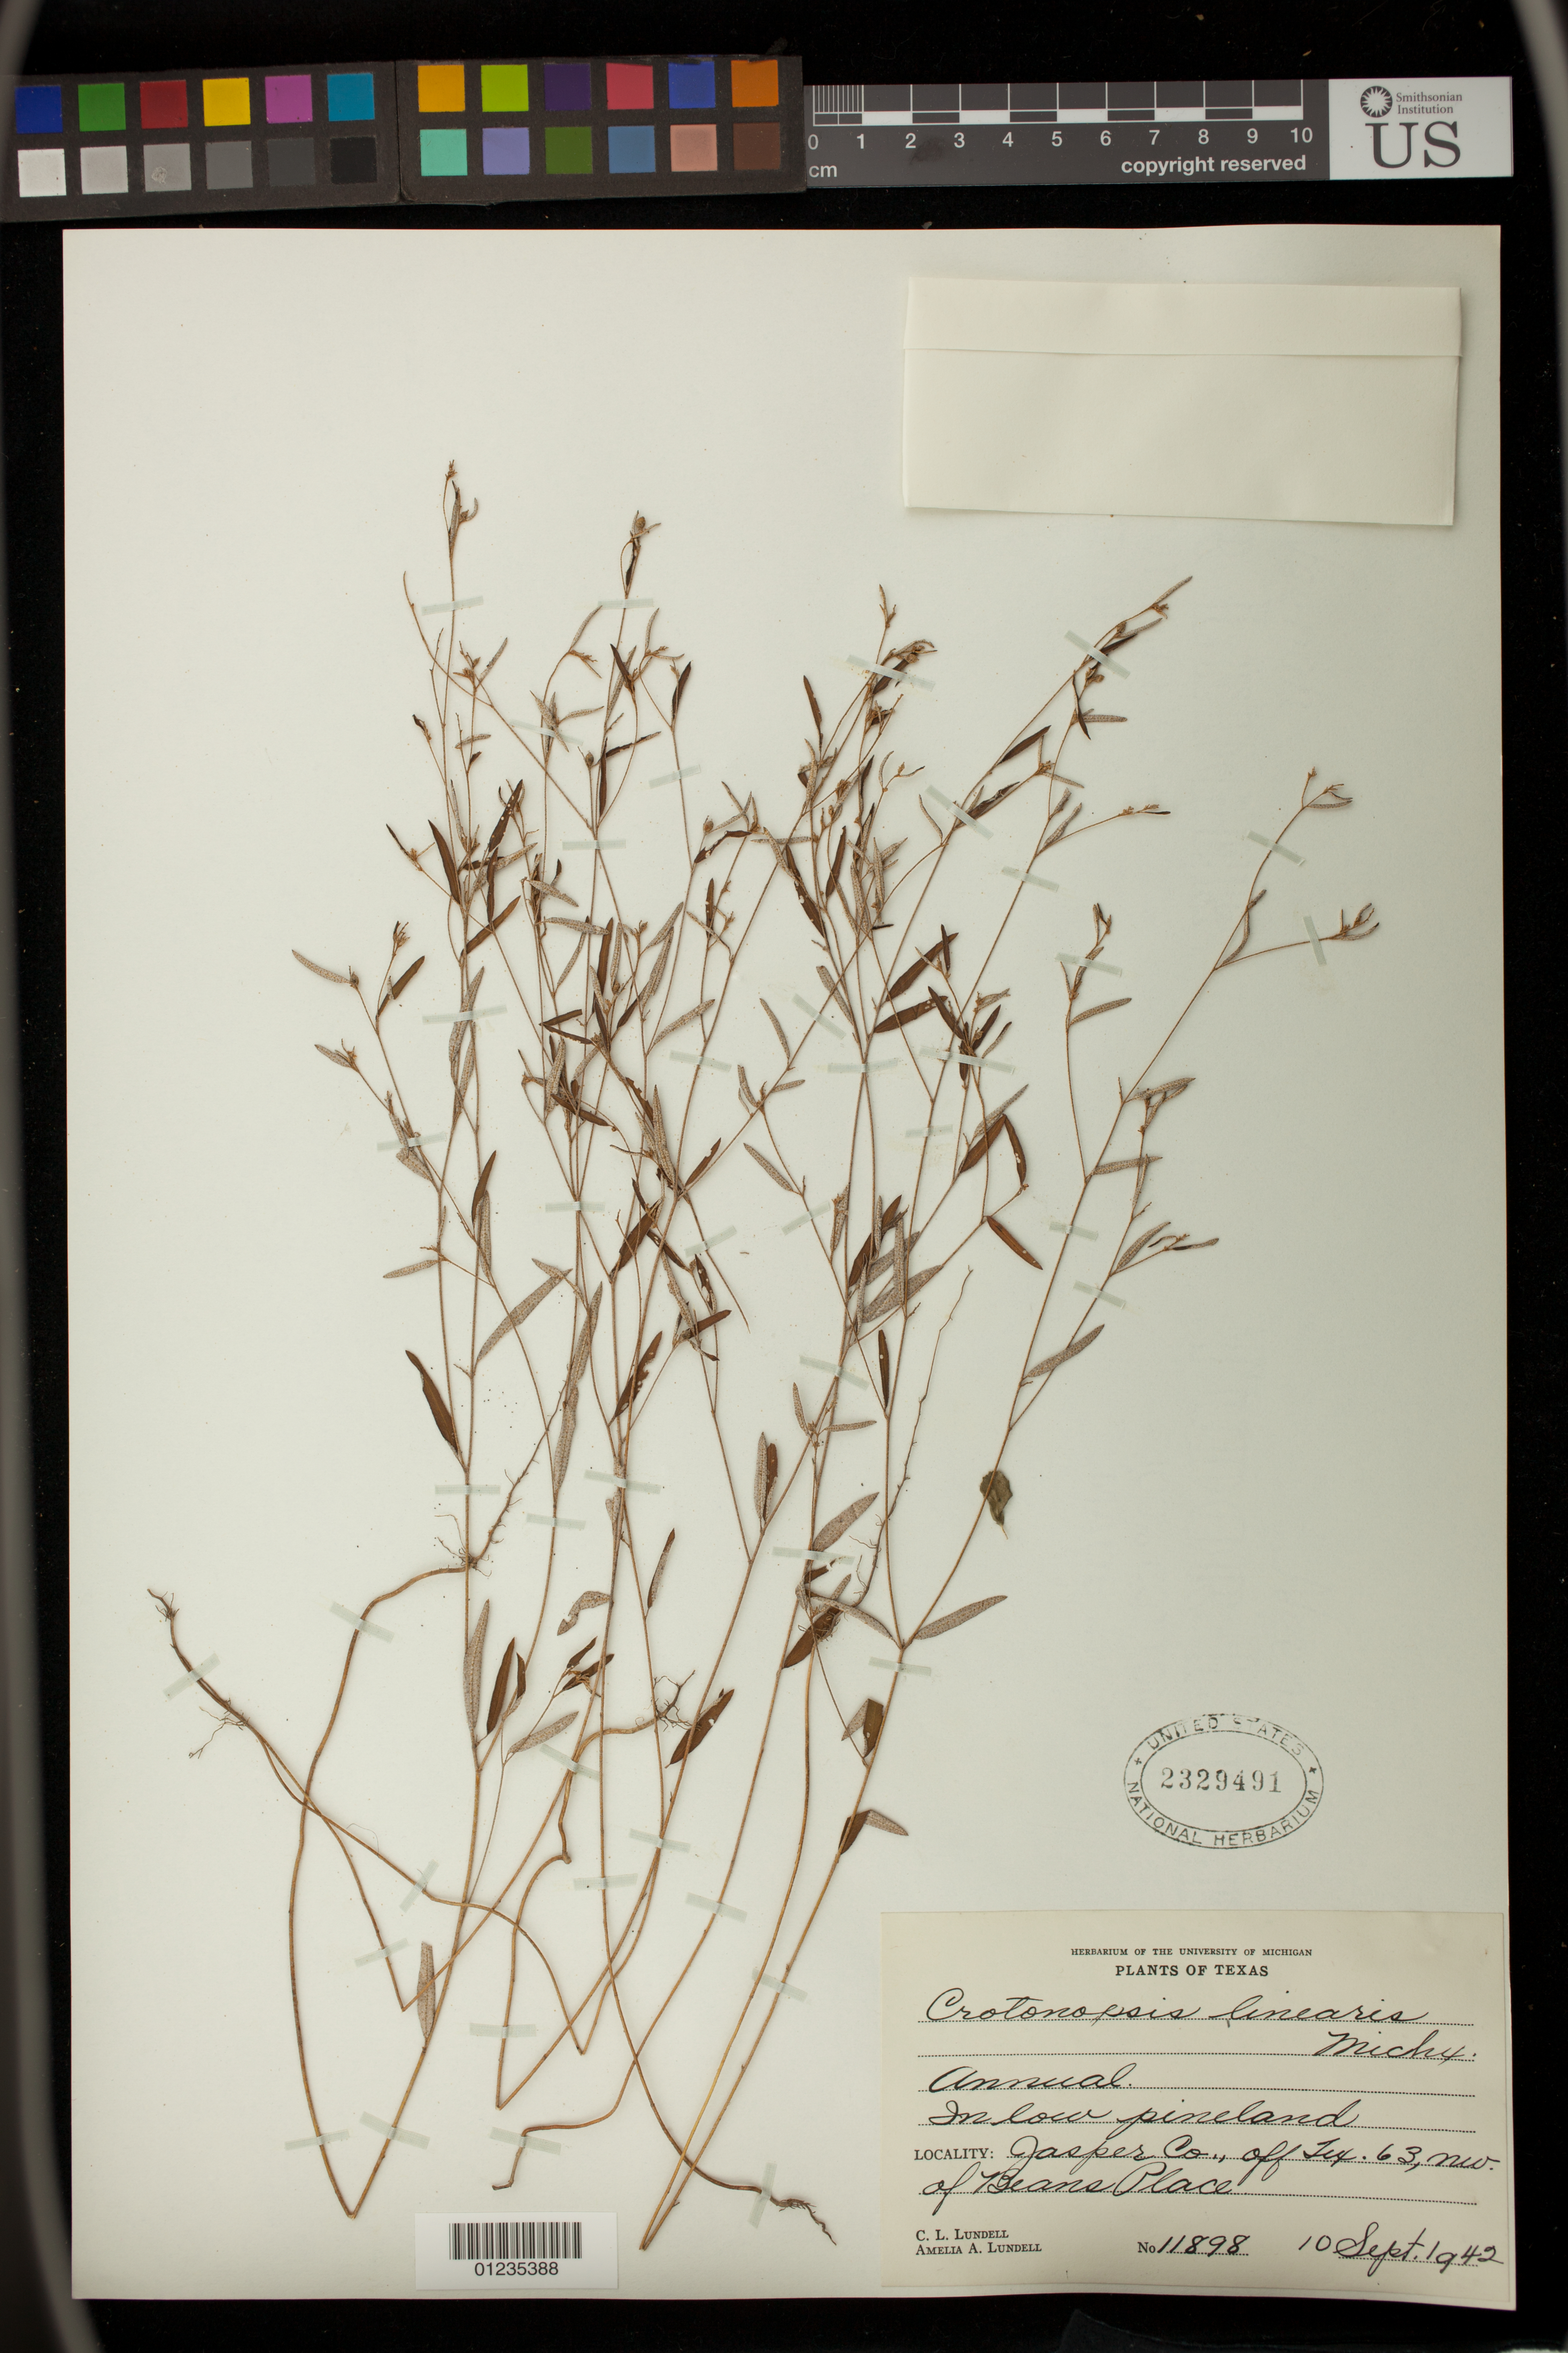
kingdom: Plantae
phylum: Tracheophyta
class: Magnoliopsida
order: Malpighiales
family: Euphorbiaceae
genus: Crotonopsis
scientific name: Crotonopsis linearis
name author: Michx.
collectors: C. L. Lundell & A. A. Lundell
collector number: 11898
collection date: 1942-09-10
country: United States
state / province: Texas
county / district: Jasper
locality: off Tex. 63, nw. of Beans Place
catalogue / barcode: US 2329491